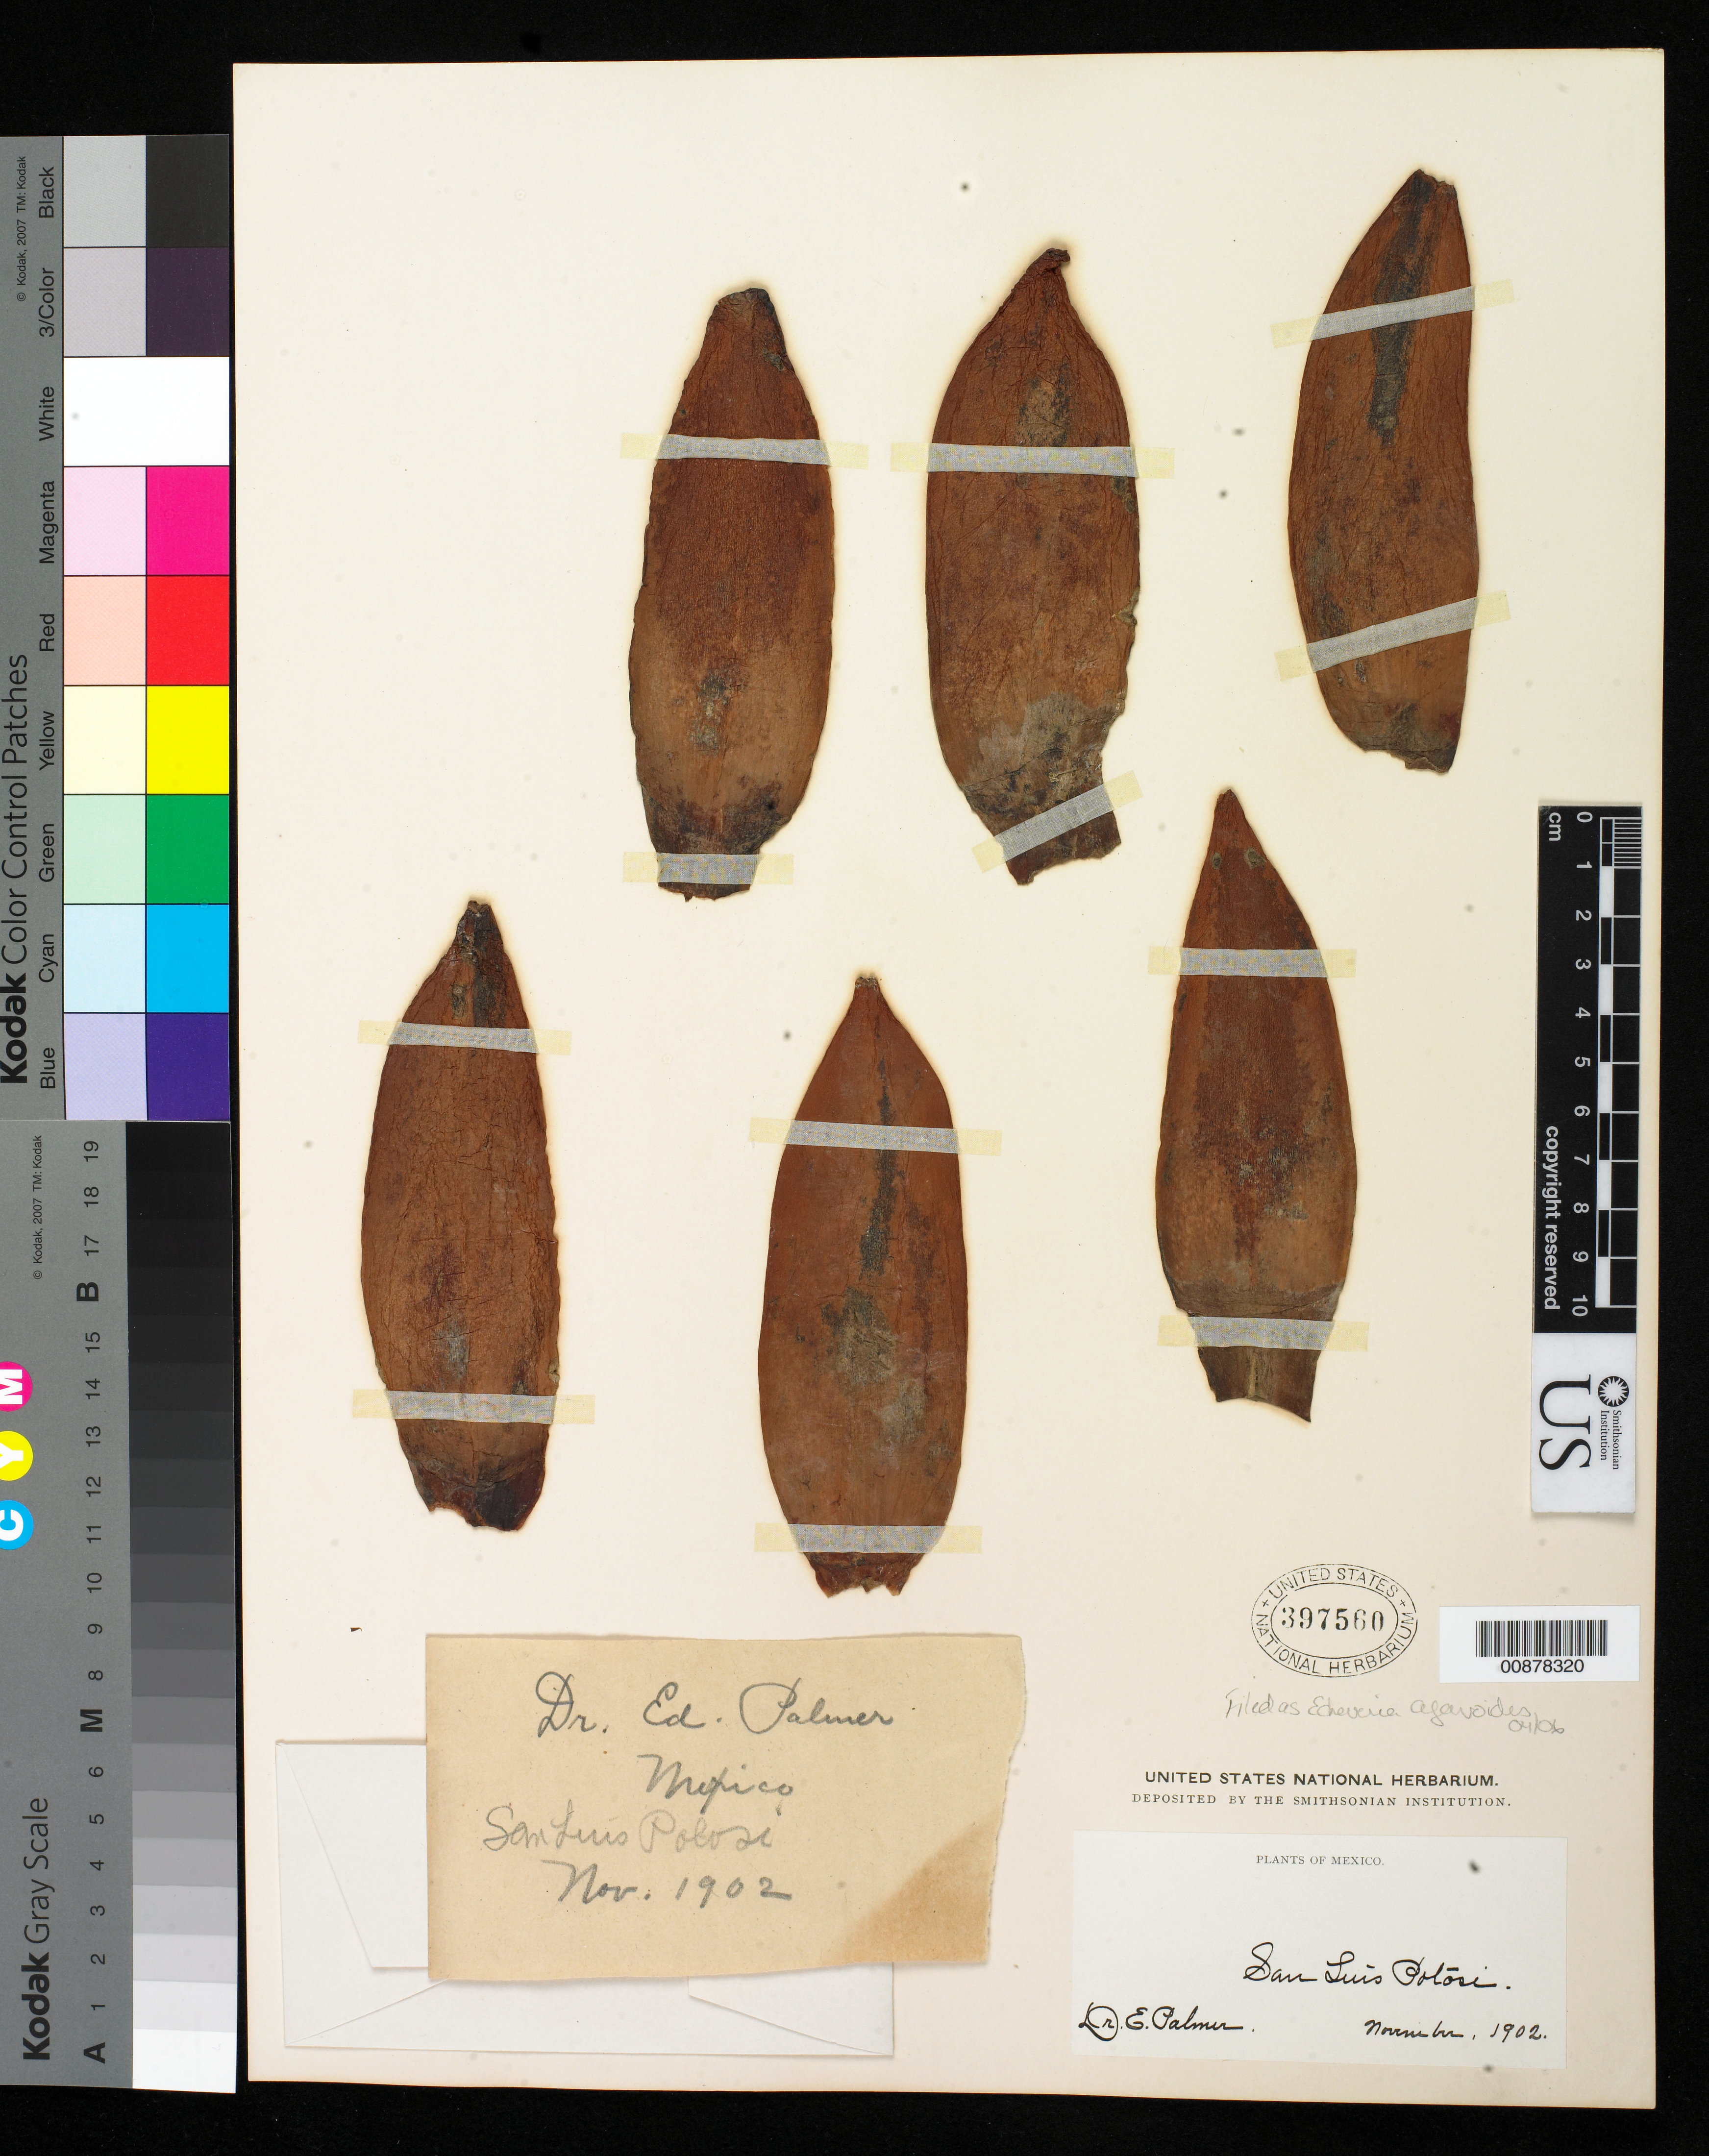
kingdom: Plantae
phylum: Tracheophyta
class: Magnoliopsida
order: Saxifragales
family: Crassulaceae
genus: Echeveria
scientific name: Echeveria agavoides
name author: Lem.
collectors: E. Palmer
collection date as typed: Nov 1902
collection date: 1902-11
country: Mexico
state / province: San Luis Potosí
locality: San Luis Potosí.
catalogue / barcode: US 397560